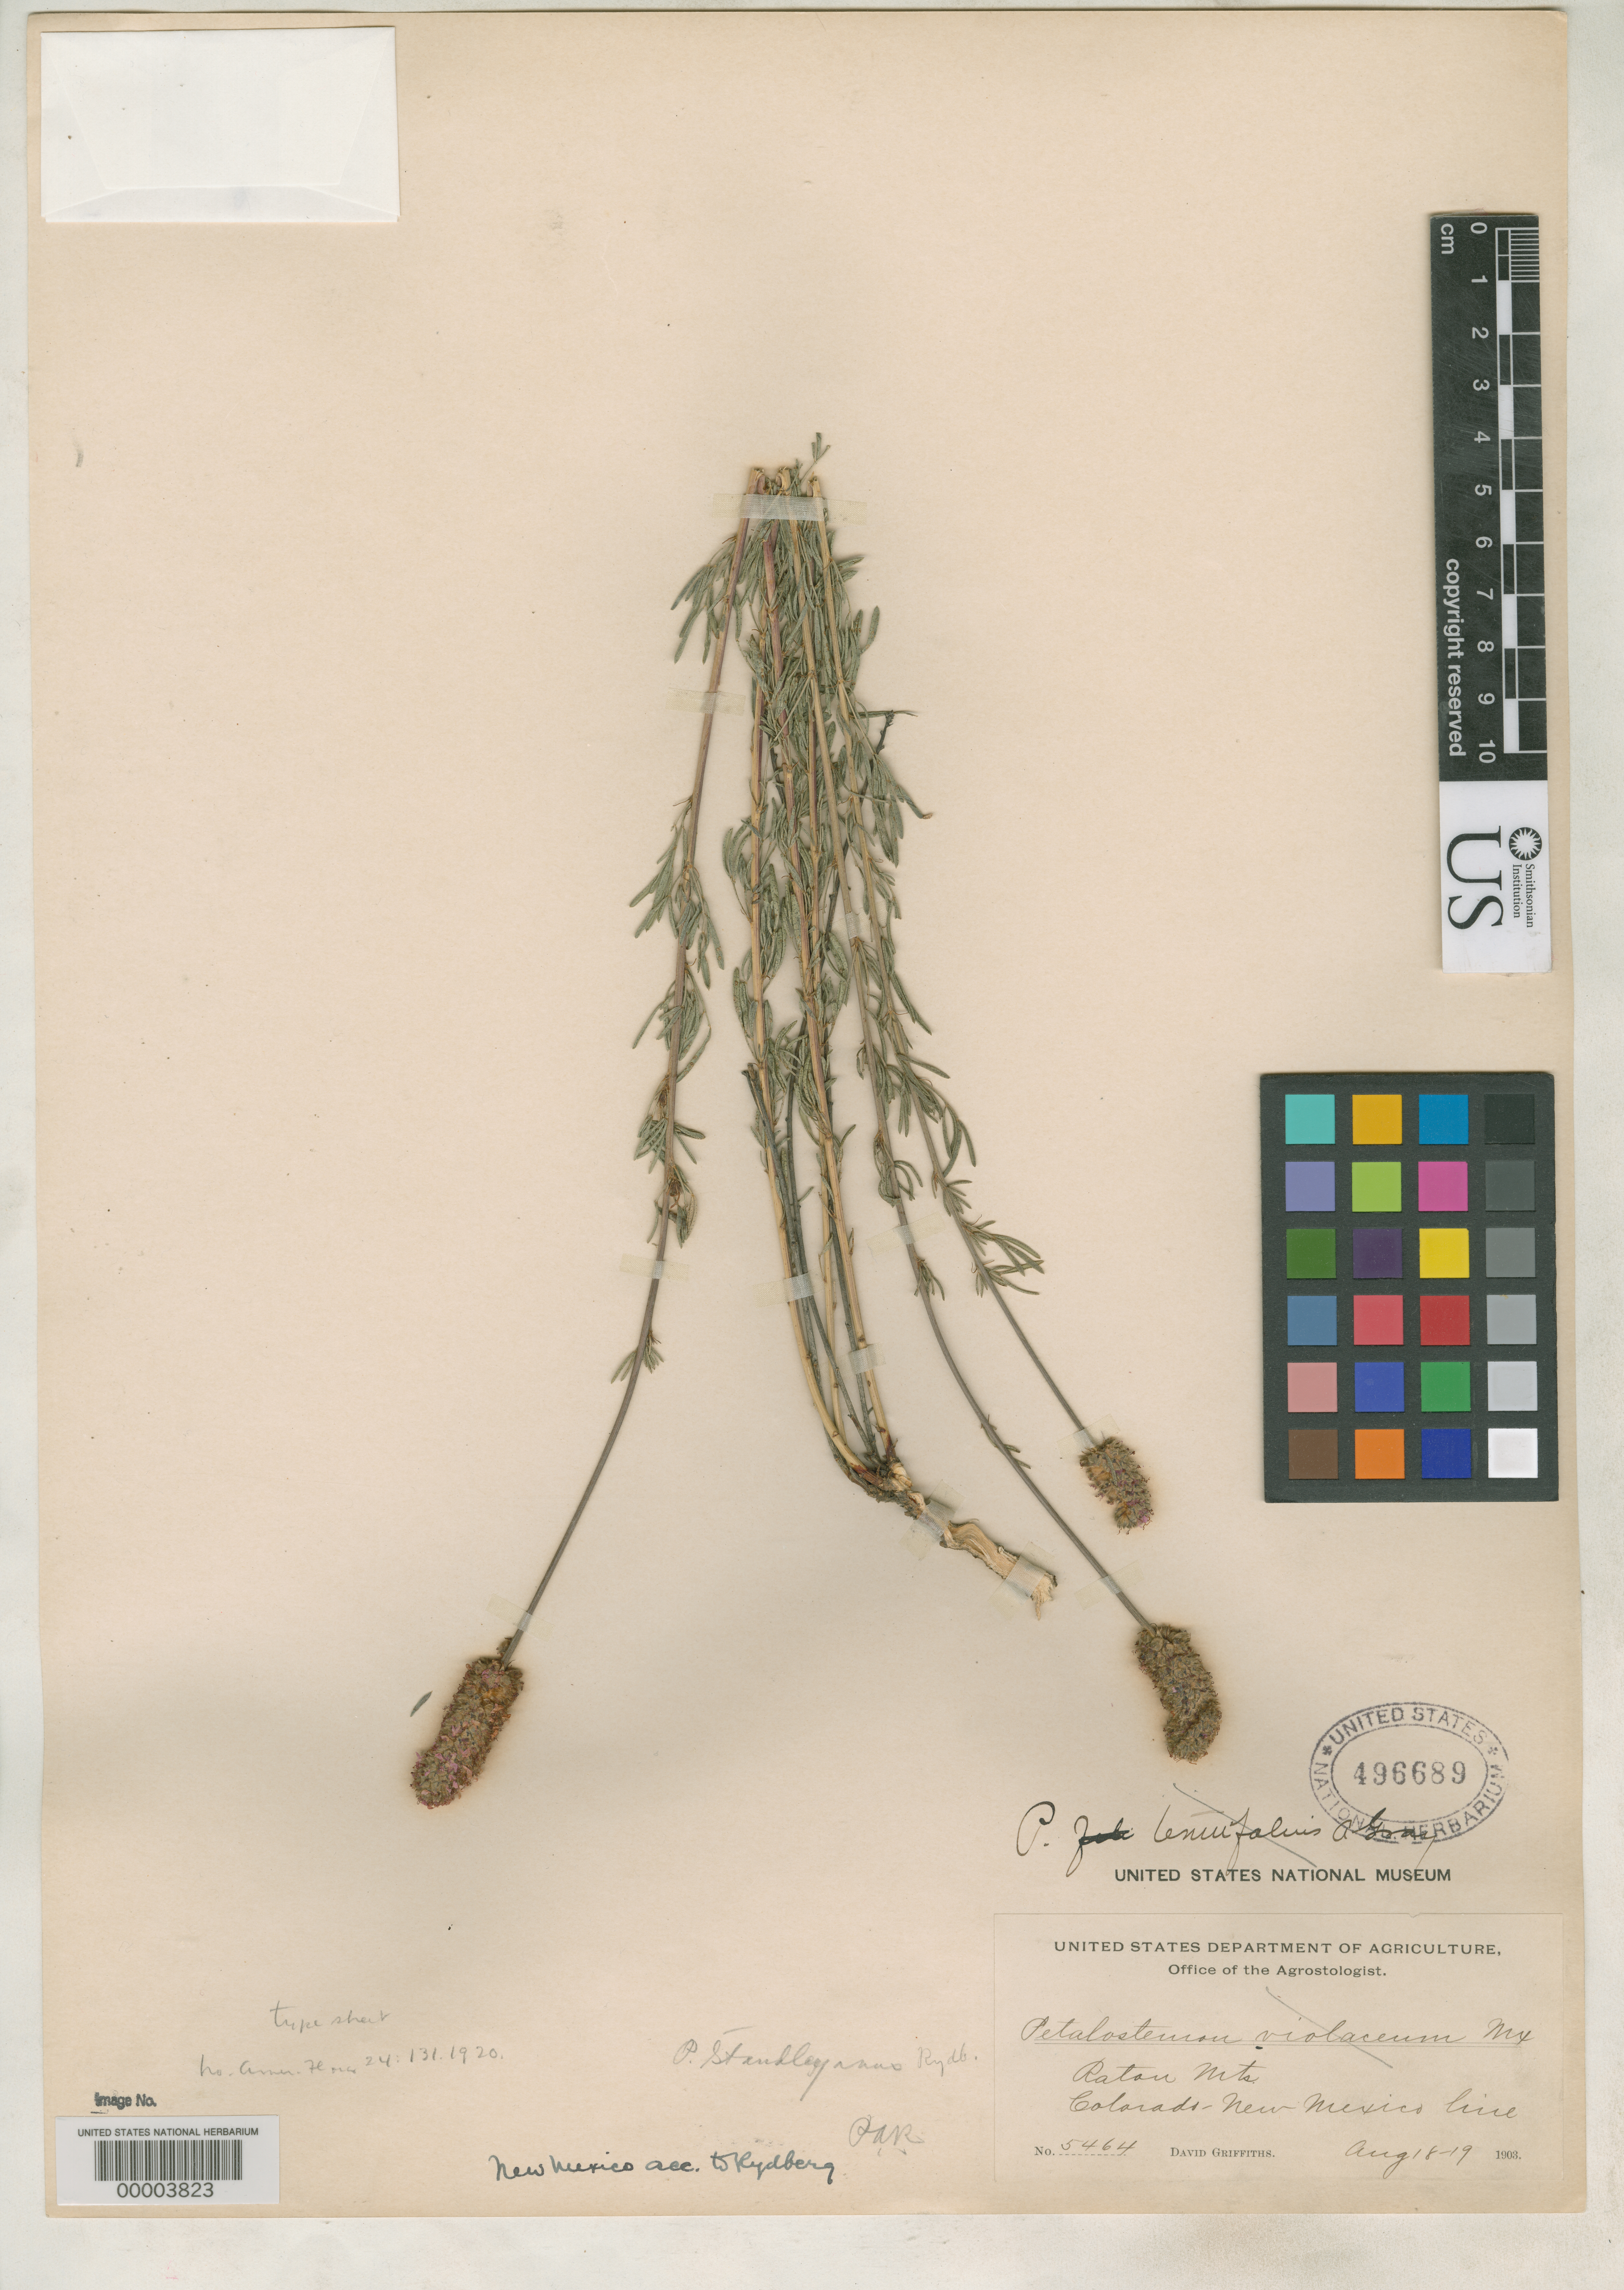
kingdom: Plantae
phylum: Tracheophyta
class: Magnoliopsida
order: Fabales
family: Fabaceae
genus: Petalostemon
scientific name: Petalostemon standleyanus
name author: Rydb.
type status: Holotype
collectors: D. Griffiths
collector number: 5464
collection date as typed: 18 Aug 1903 and 19 Aug 1903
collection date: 1903-08-18,1903-08-19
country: United States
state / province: New Mexico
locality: Raton Mts., near Colorado-New Mexico Line.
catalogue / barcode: US 496689